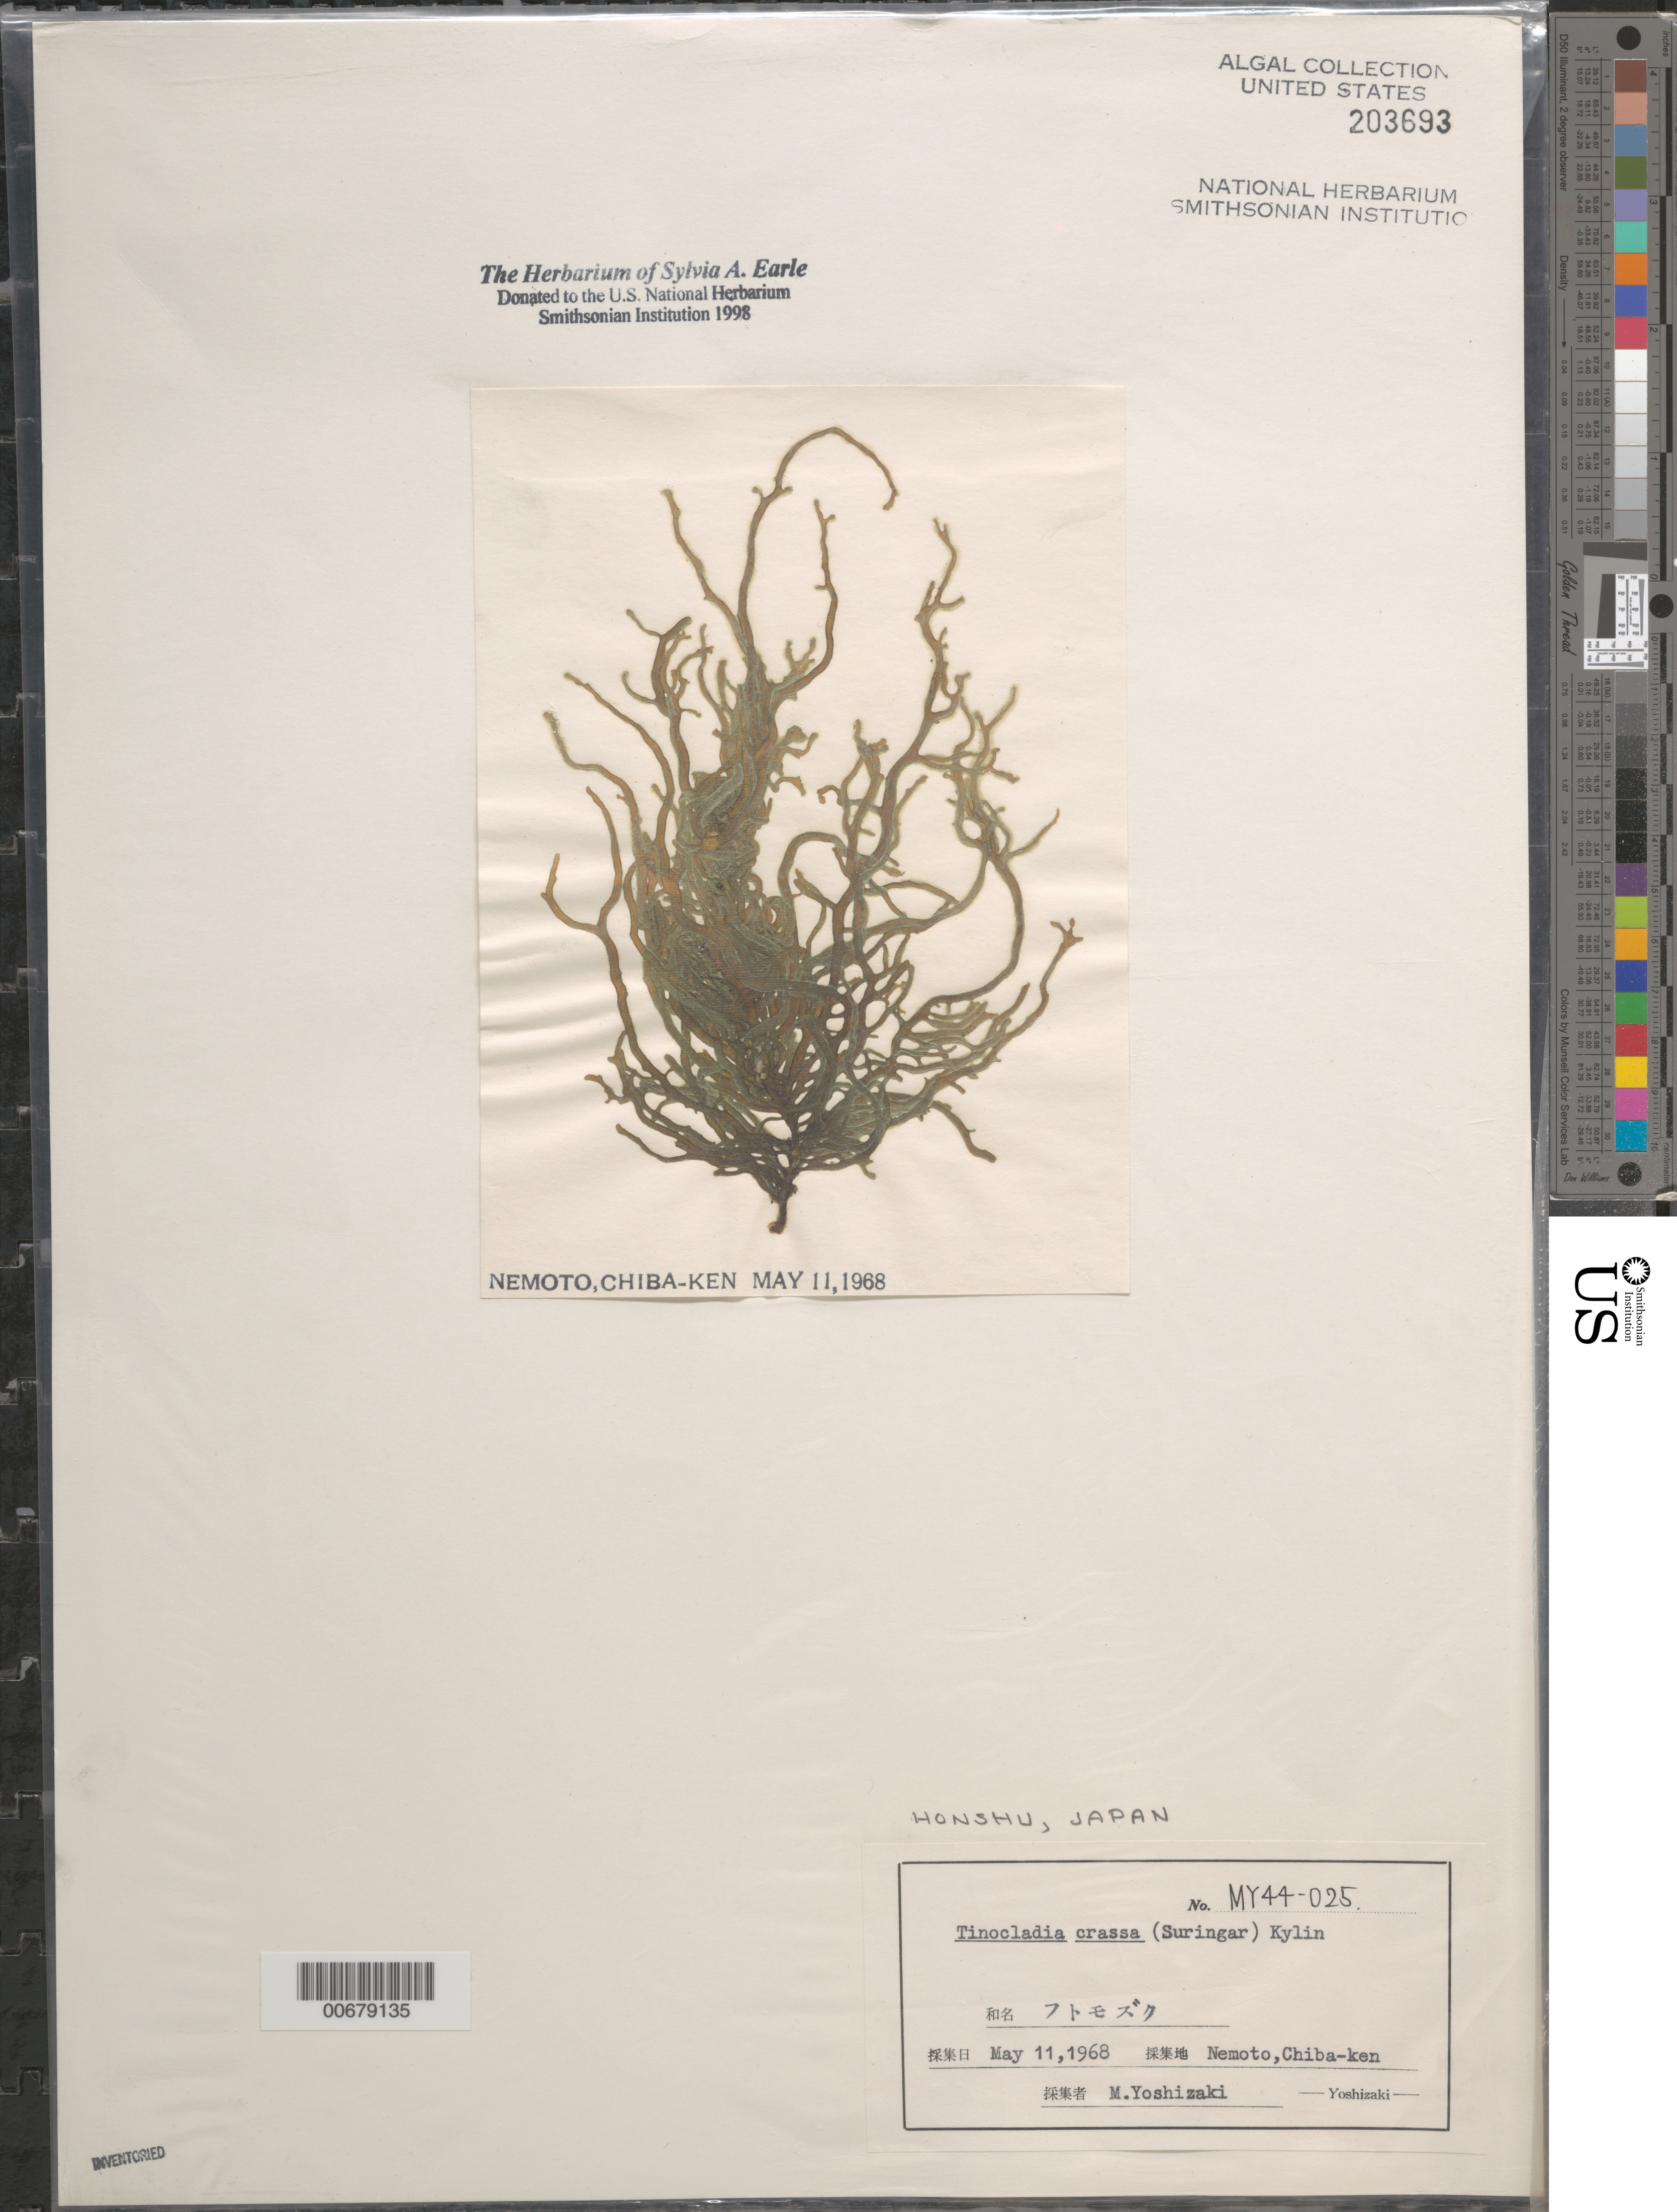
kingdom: Chromista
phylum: Ochrophyta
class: Phaeophyceae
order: Ectocarpales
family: Chordariaceae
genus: Tinocladia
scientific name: Tinocladia crassa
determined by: Yoshizaki, M.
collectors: M. Yoshizaki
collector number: MY 44-025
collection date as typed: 11 May 1968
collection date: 1968-05-11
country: Japan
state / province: Tiba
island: Honshu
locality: Nemoto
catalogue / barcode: US 203693